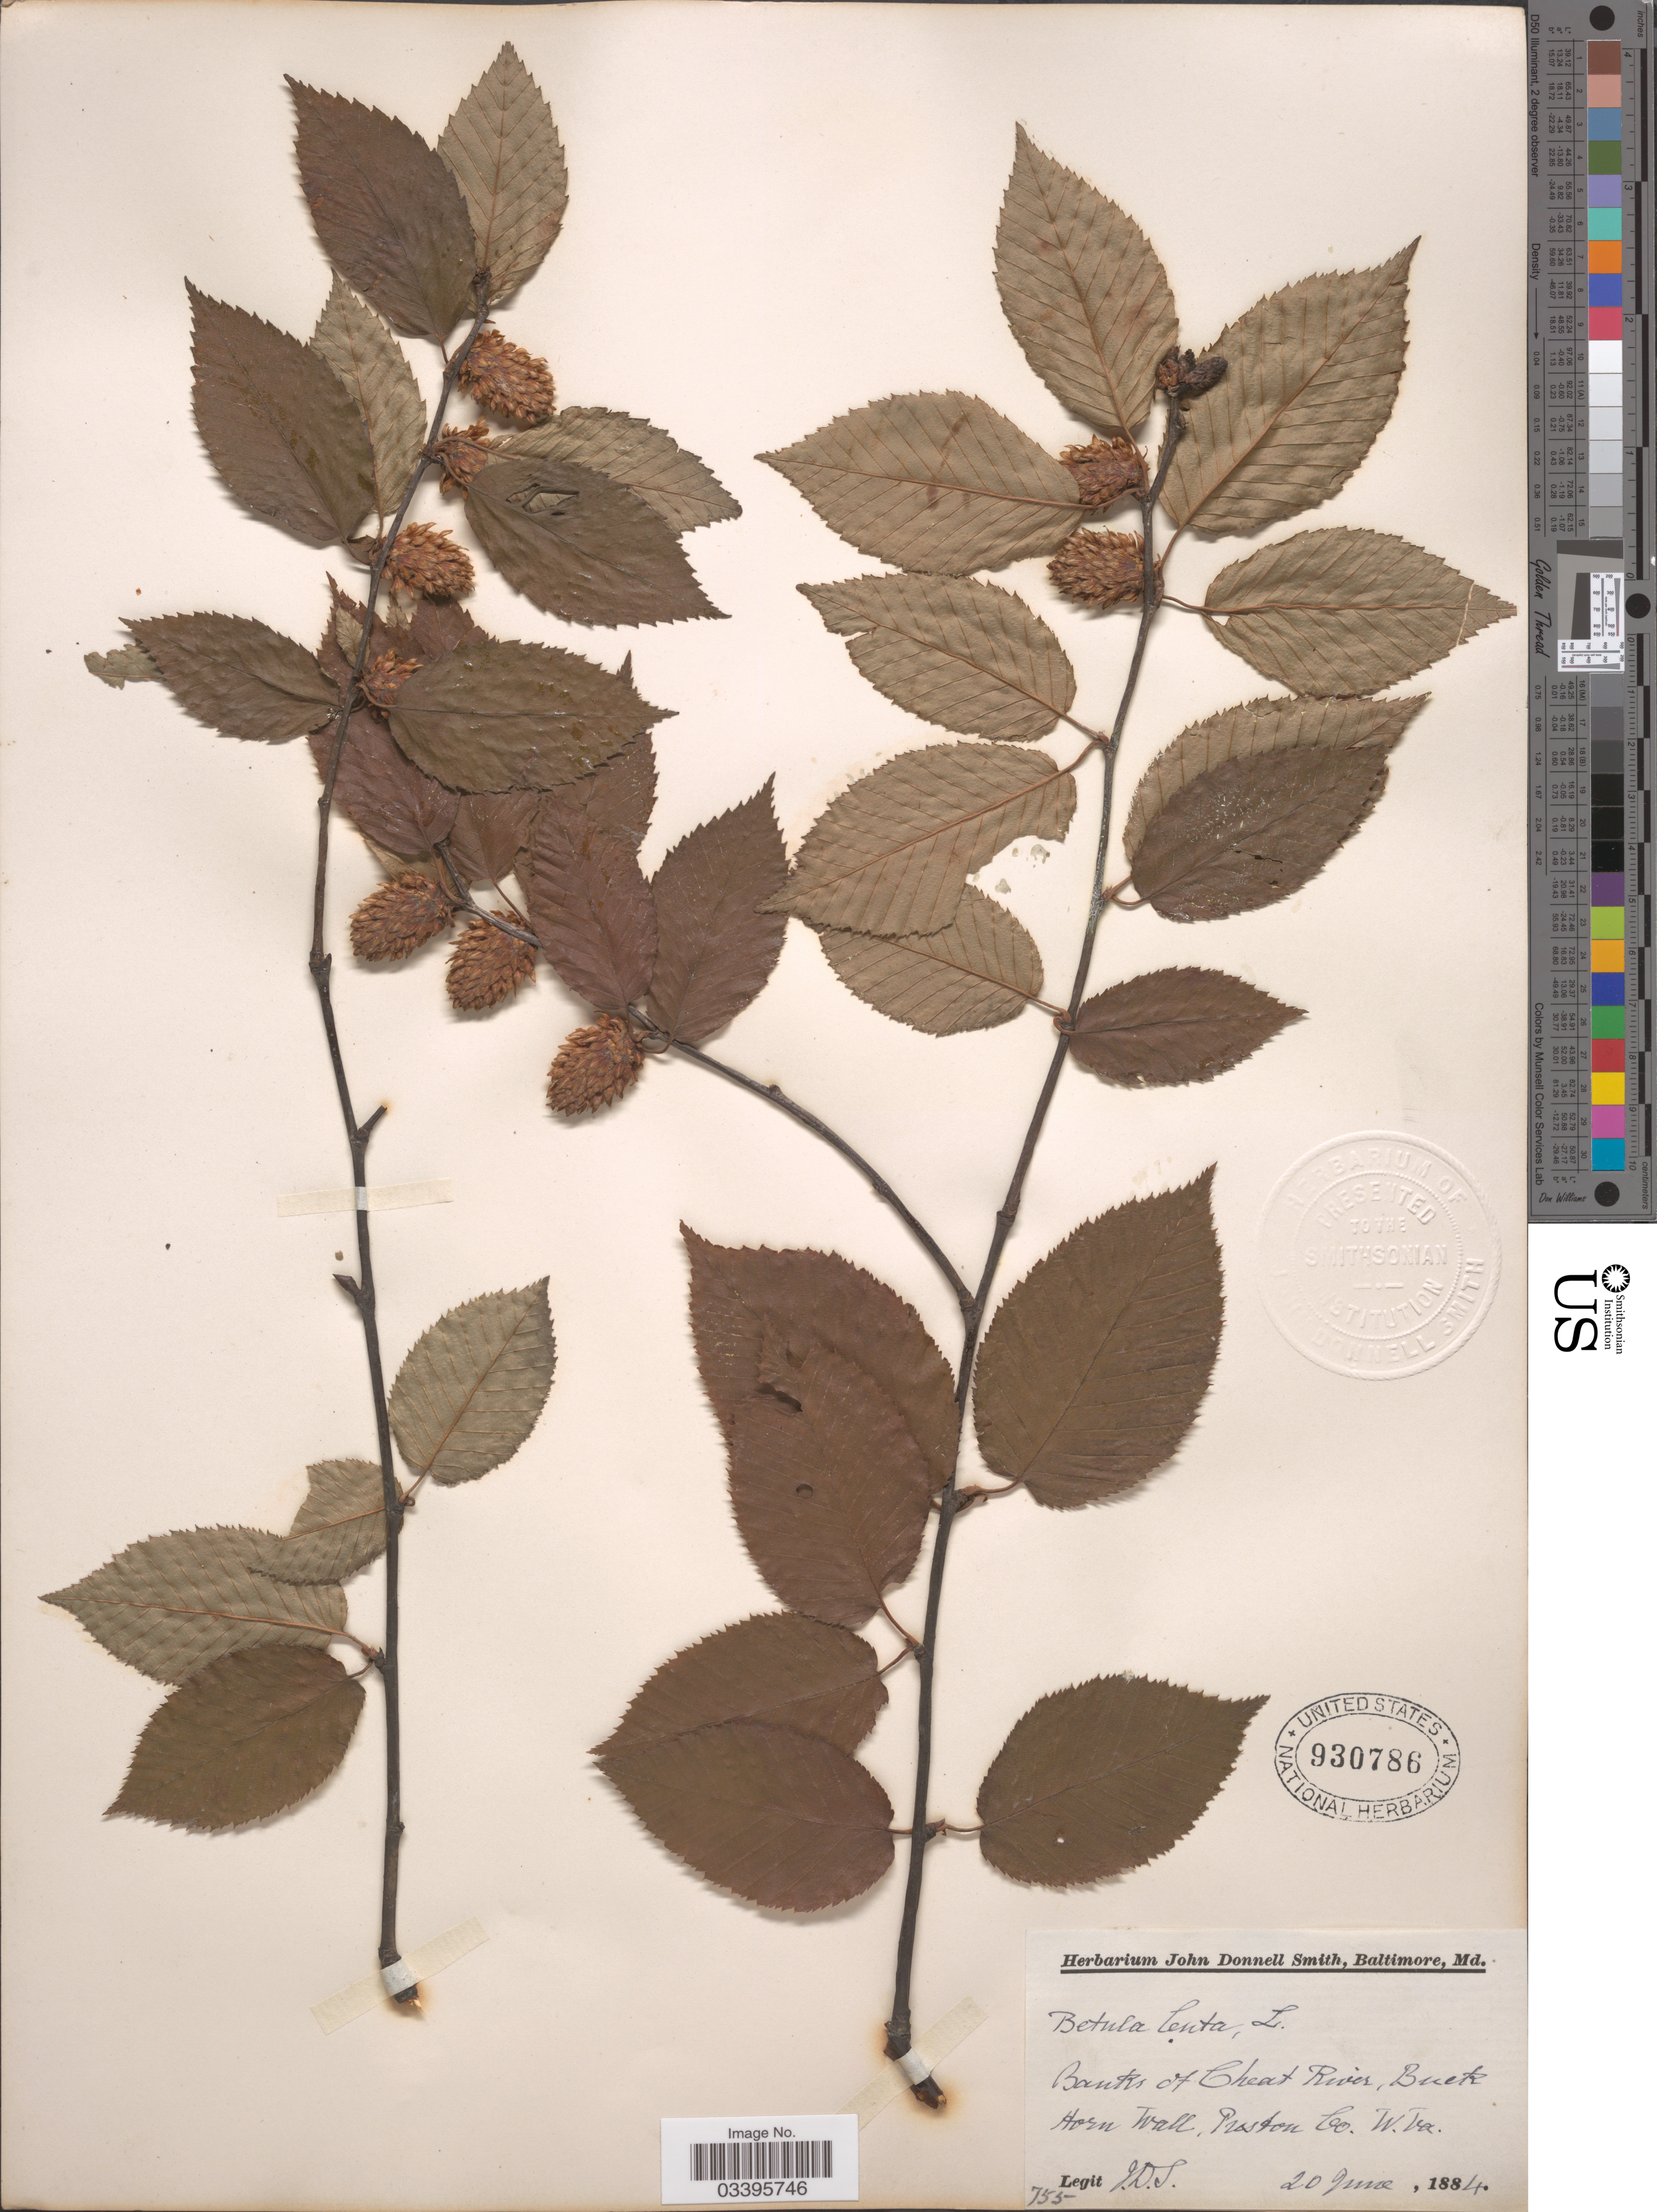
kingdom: Plantae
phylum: Tracheophyta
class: Magnoliopsida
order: Fagales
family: Betulaceae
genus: Betula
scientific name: Betula lenta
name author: L.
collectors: J. Donnell Smith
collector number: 755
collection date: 1884-06-20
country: United States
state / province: West Virginia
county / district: Preston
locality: Banks of Cheat River, Buck Horn Trail. Preston Co.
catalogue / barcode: US 930786